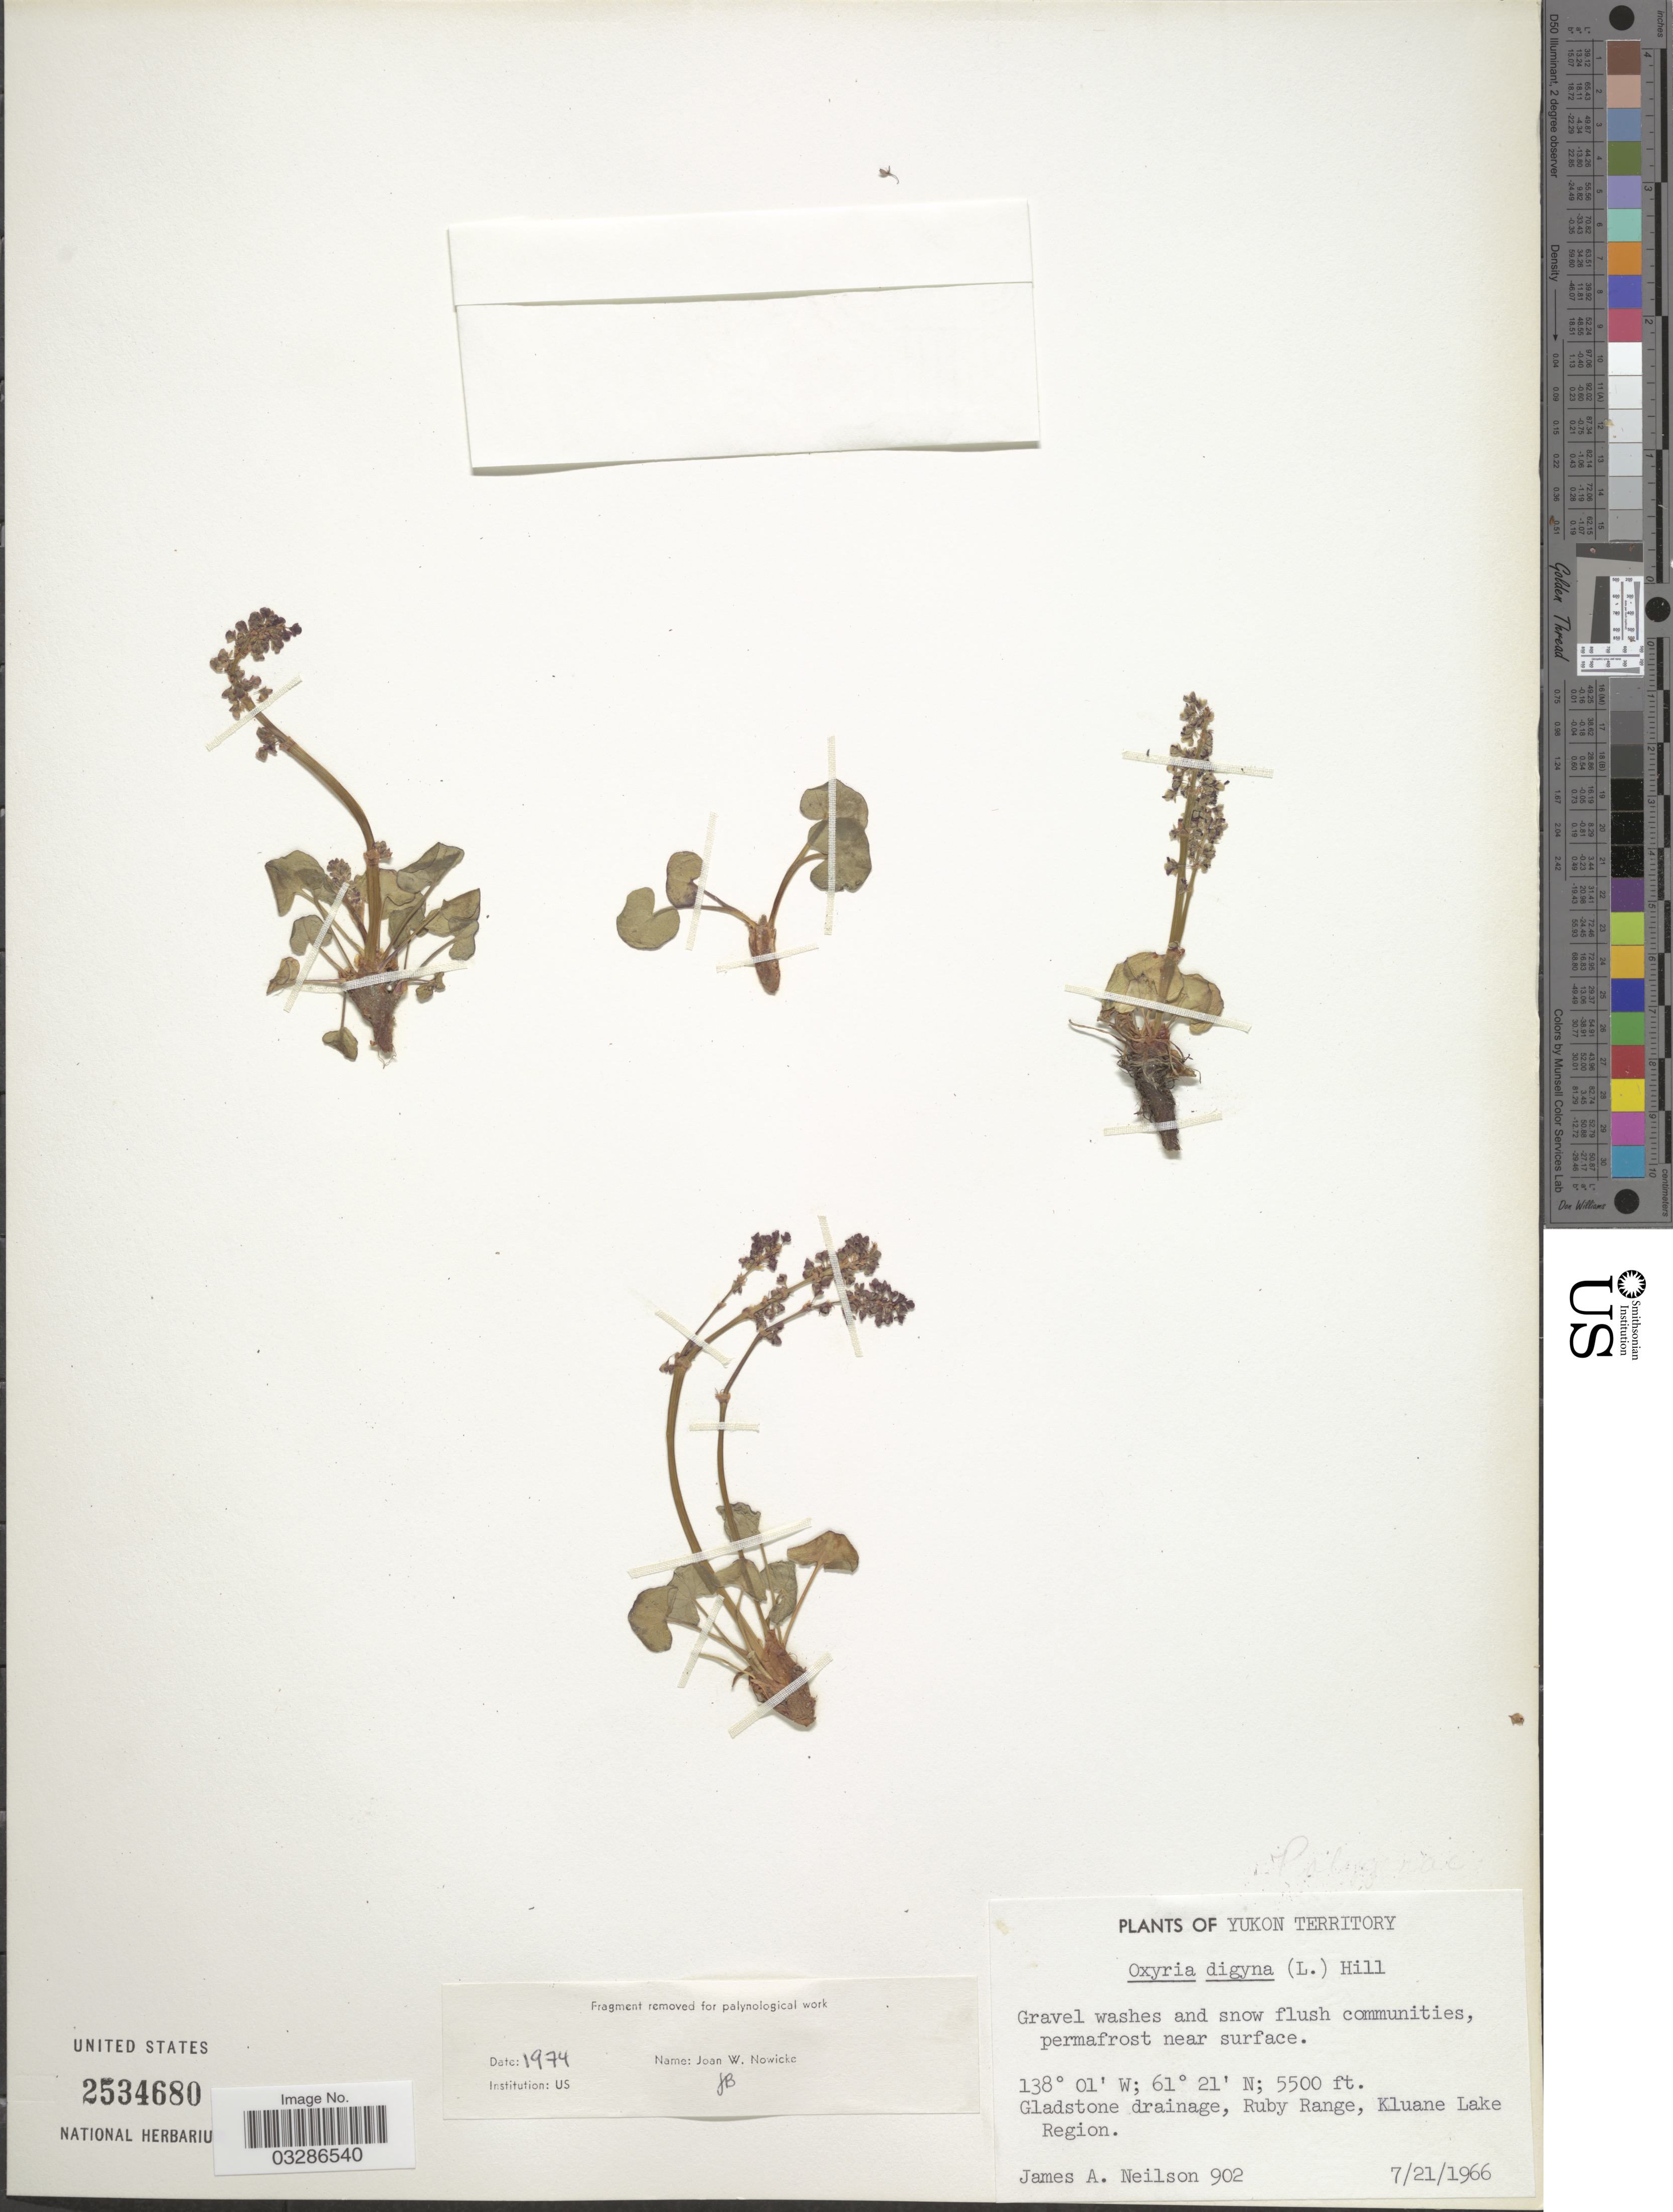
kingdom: Plantae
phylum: Tracheophyta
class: Magnoliopsida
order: Caryophyllales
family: Polygonaceae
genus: Oxyria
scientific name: Oxyria digyna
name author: (L.) Hill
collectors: J. Neilson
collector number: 902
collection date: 1966-07-21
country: Canada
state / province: Yukon Territory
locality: Gladstone drainage, Ruby Range, Kluane Lake Region.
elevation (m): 1676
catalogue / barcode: US 2534680